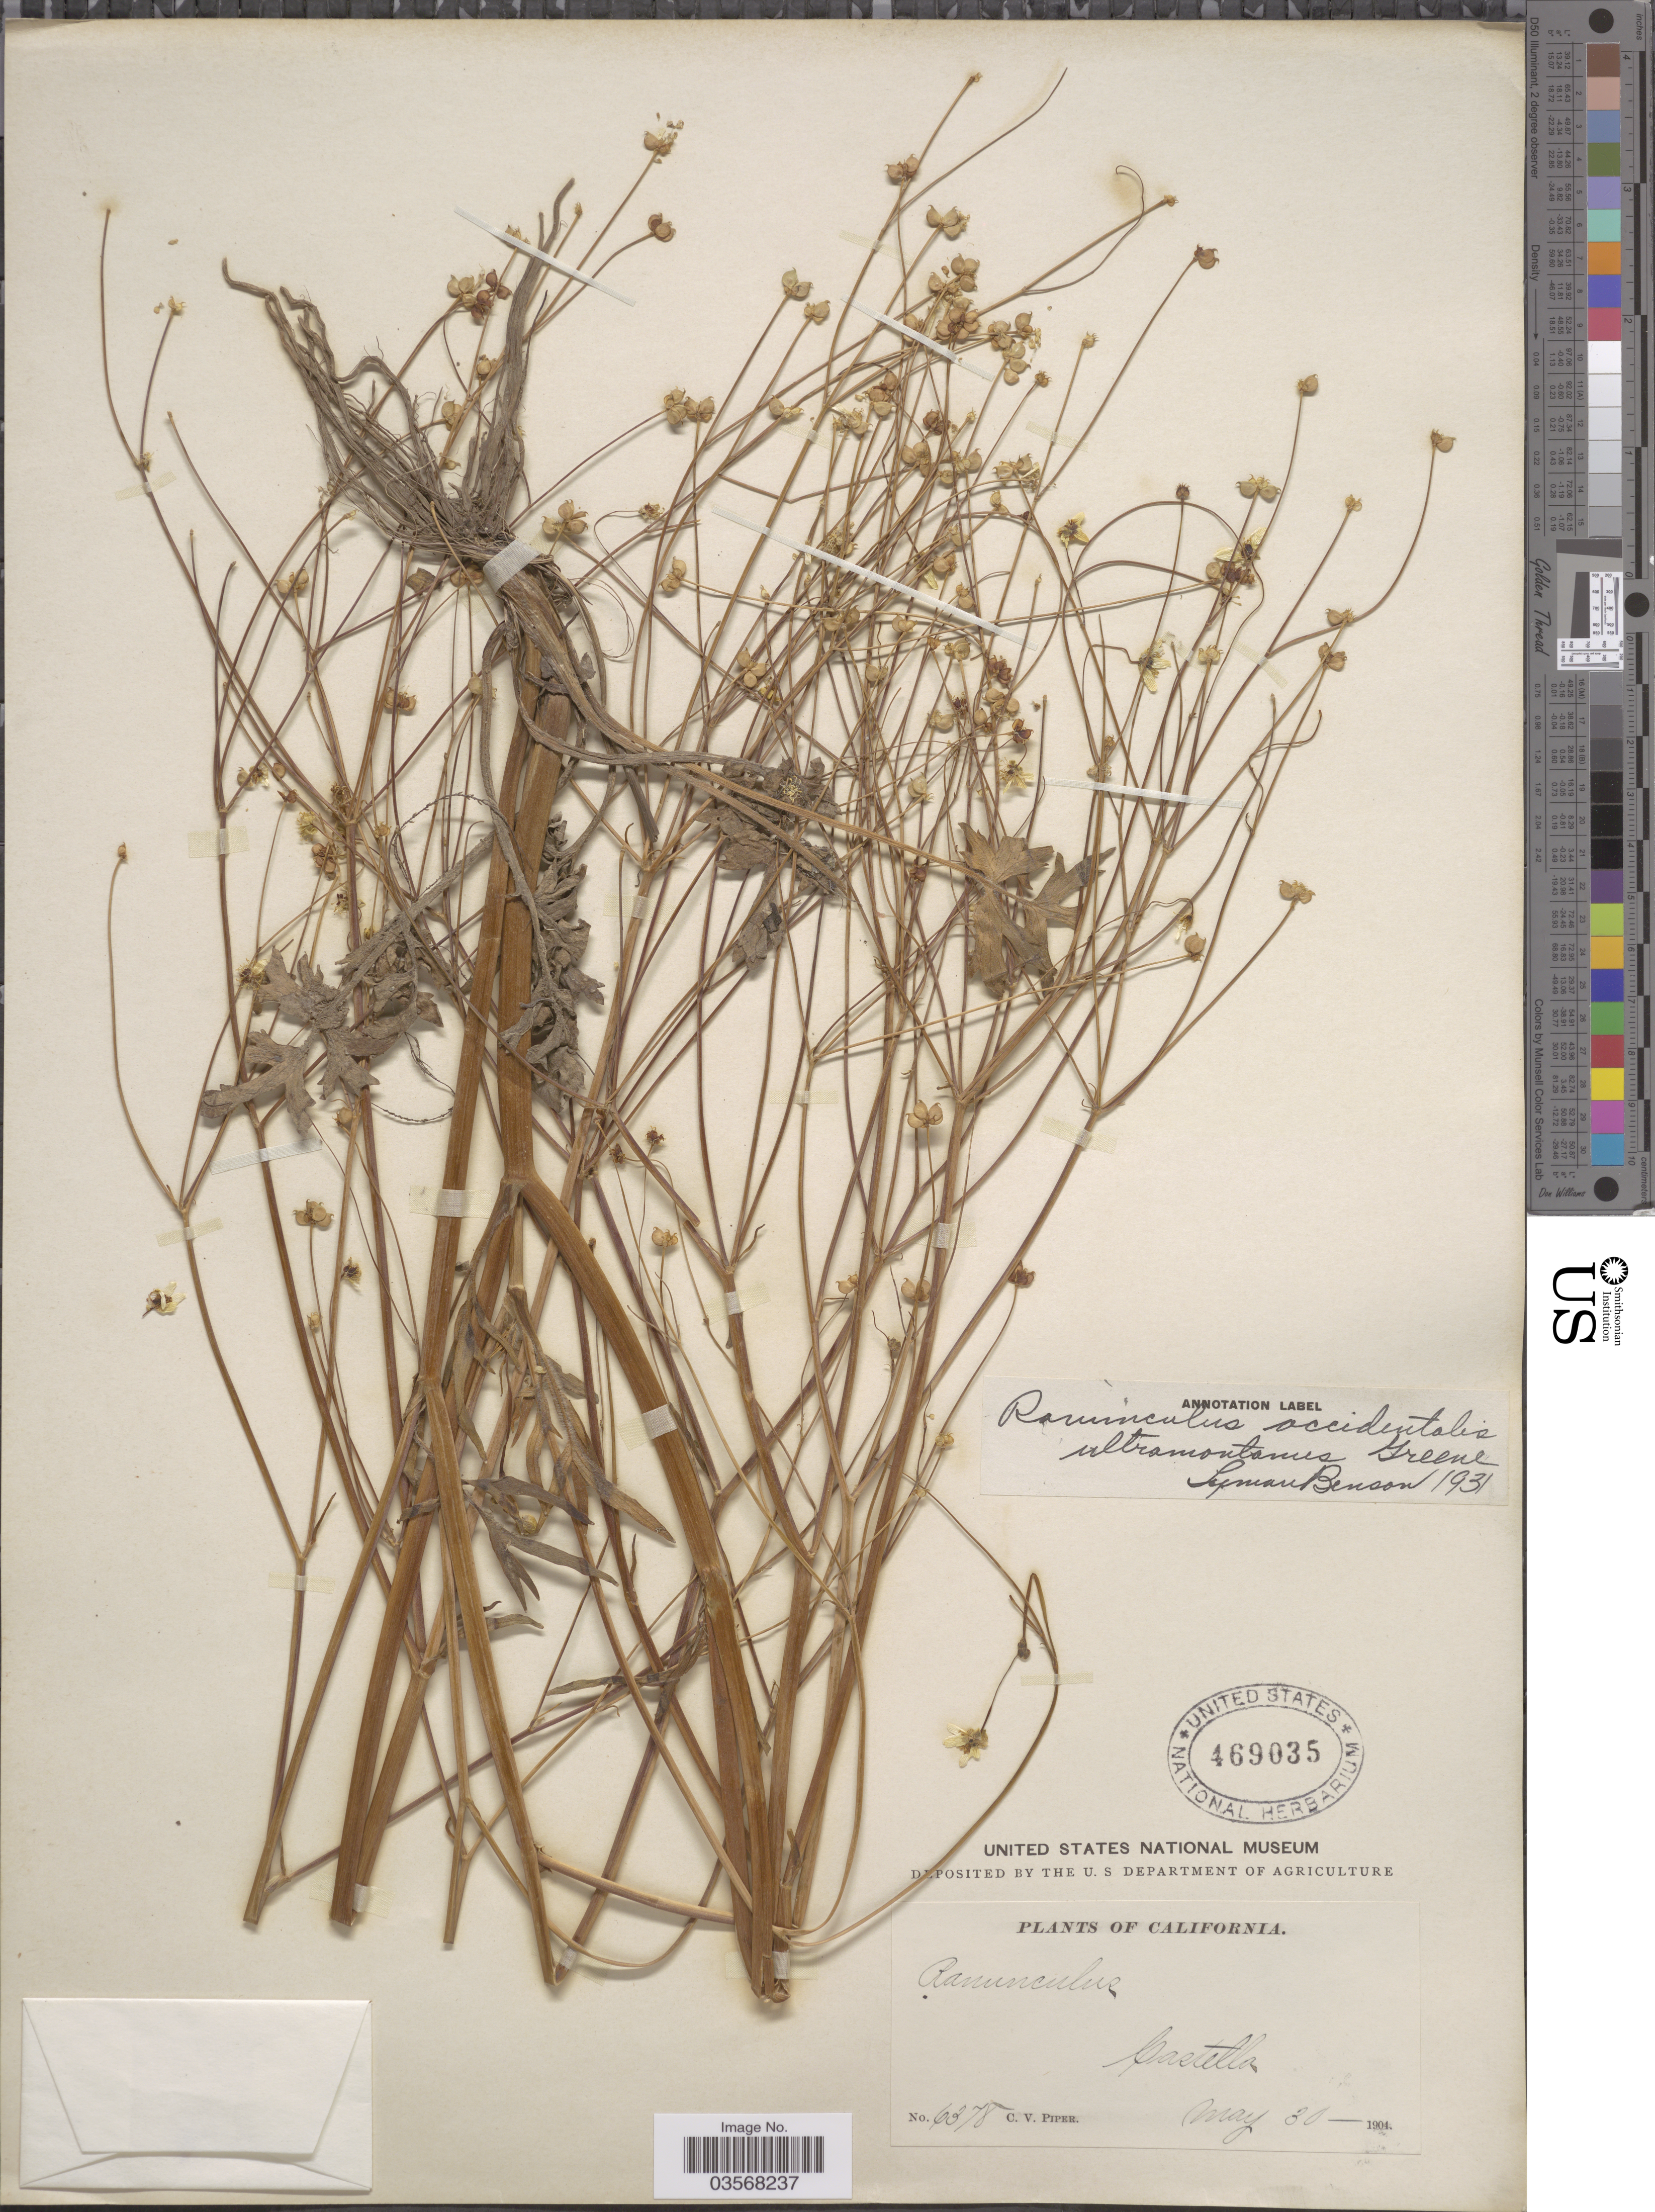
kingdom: Plantae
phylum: Tracheophyta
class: Magnoliopsida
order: Ranunculales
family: Ranunculaceae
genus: Ranunculus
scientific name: Ranunculus occidentalis var. ultramontanus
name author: Nutt.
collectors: C. V. Piper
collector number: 6378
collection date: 1904-05-30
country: United States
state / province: California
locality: Castella.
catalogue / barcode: US 469035